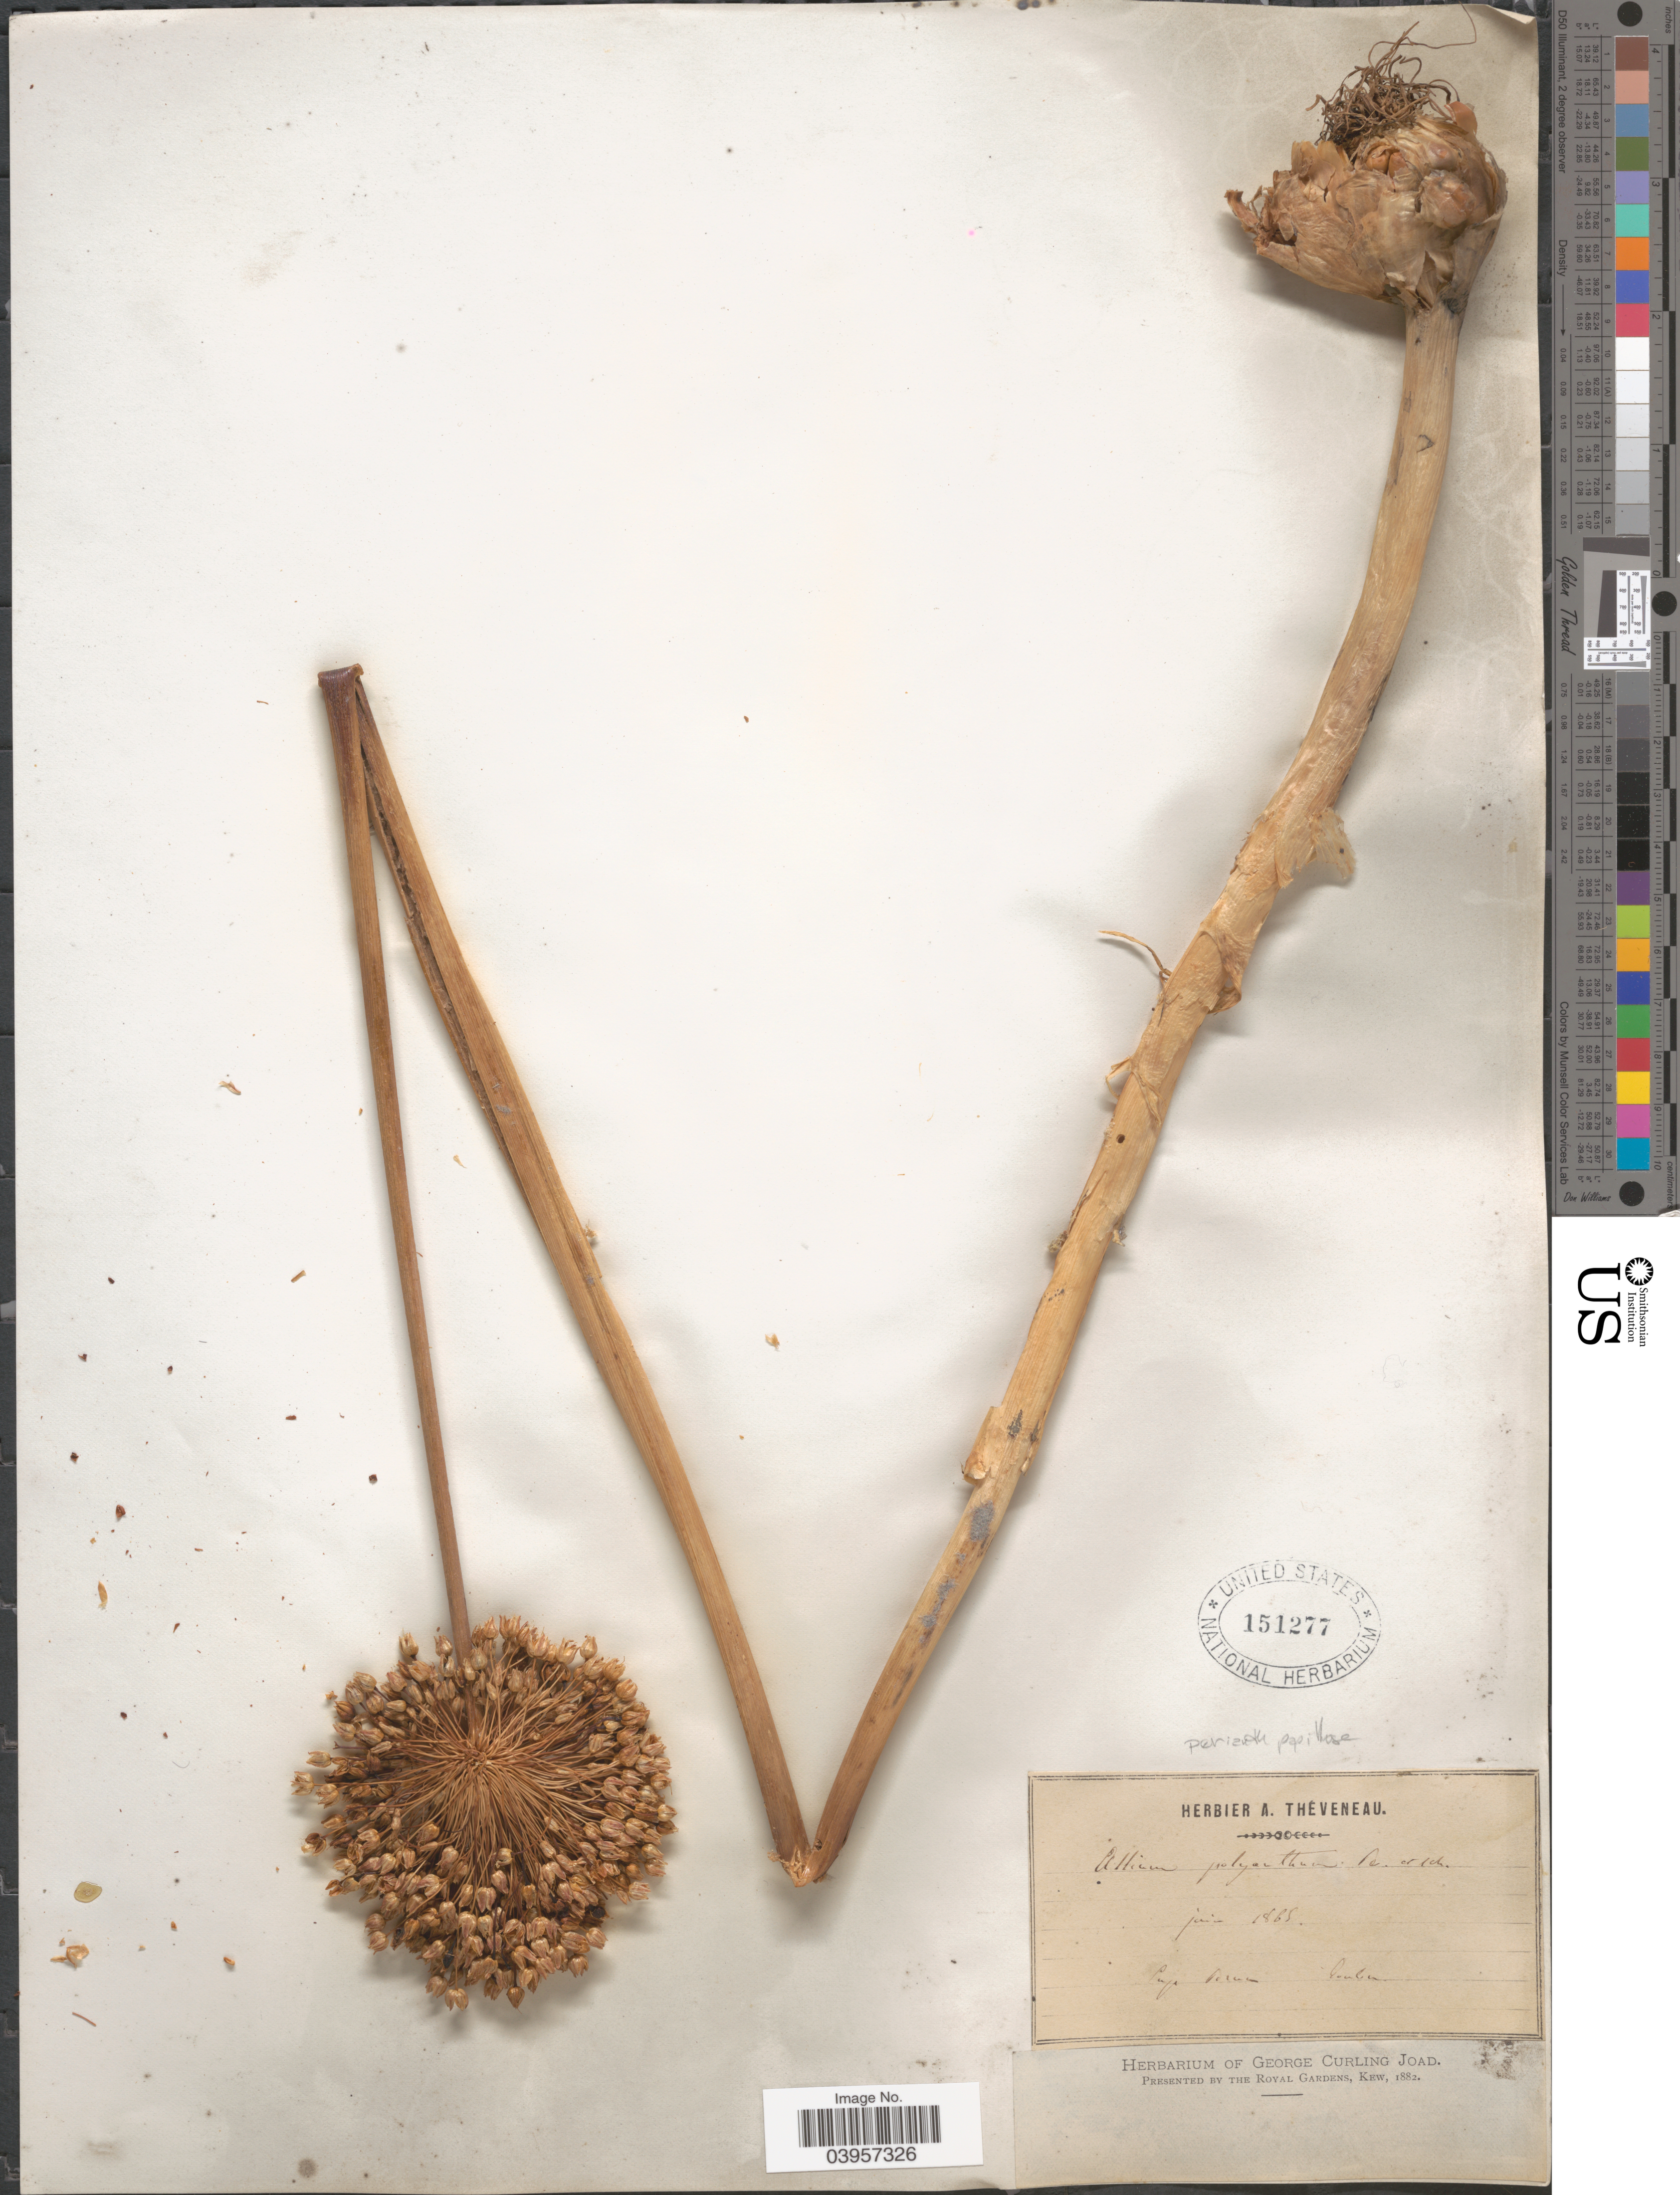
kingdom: Plantae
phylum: Tracheophyta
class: Liliopsida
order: Asparagales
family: Amaryllidaceae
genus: Allium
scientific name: Allium polyanthum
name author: Schult. & Schult. f.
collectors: ex herb. A. Theveneau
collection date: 1865-06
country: France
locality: Pap Verum. [interpreted] Toulon.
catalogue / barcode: US 151277